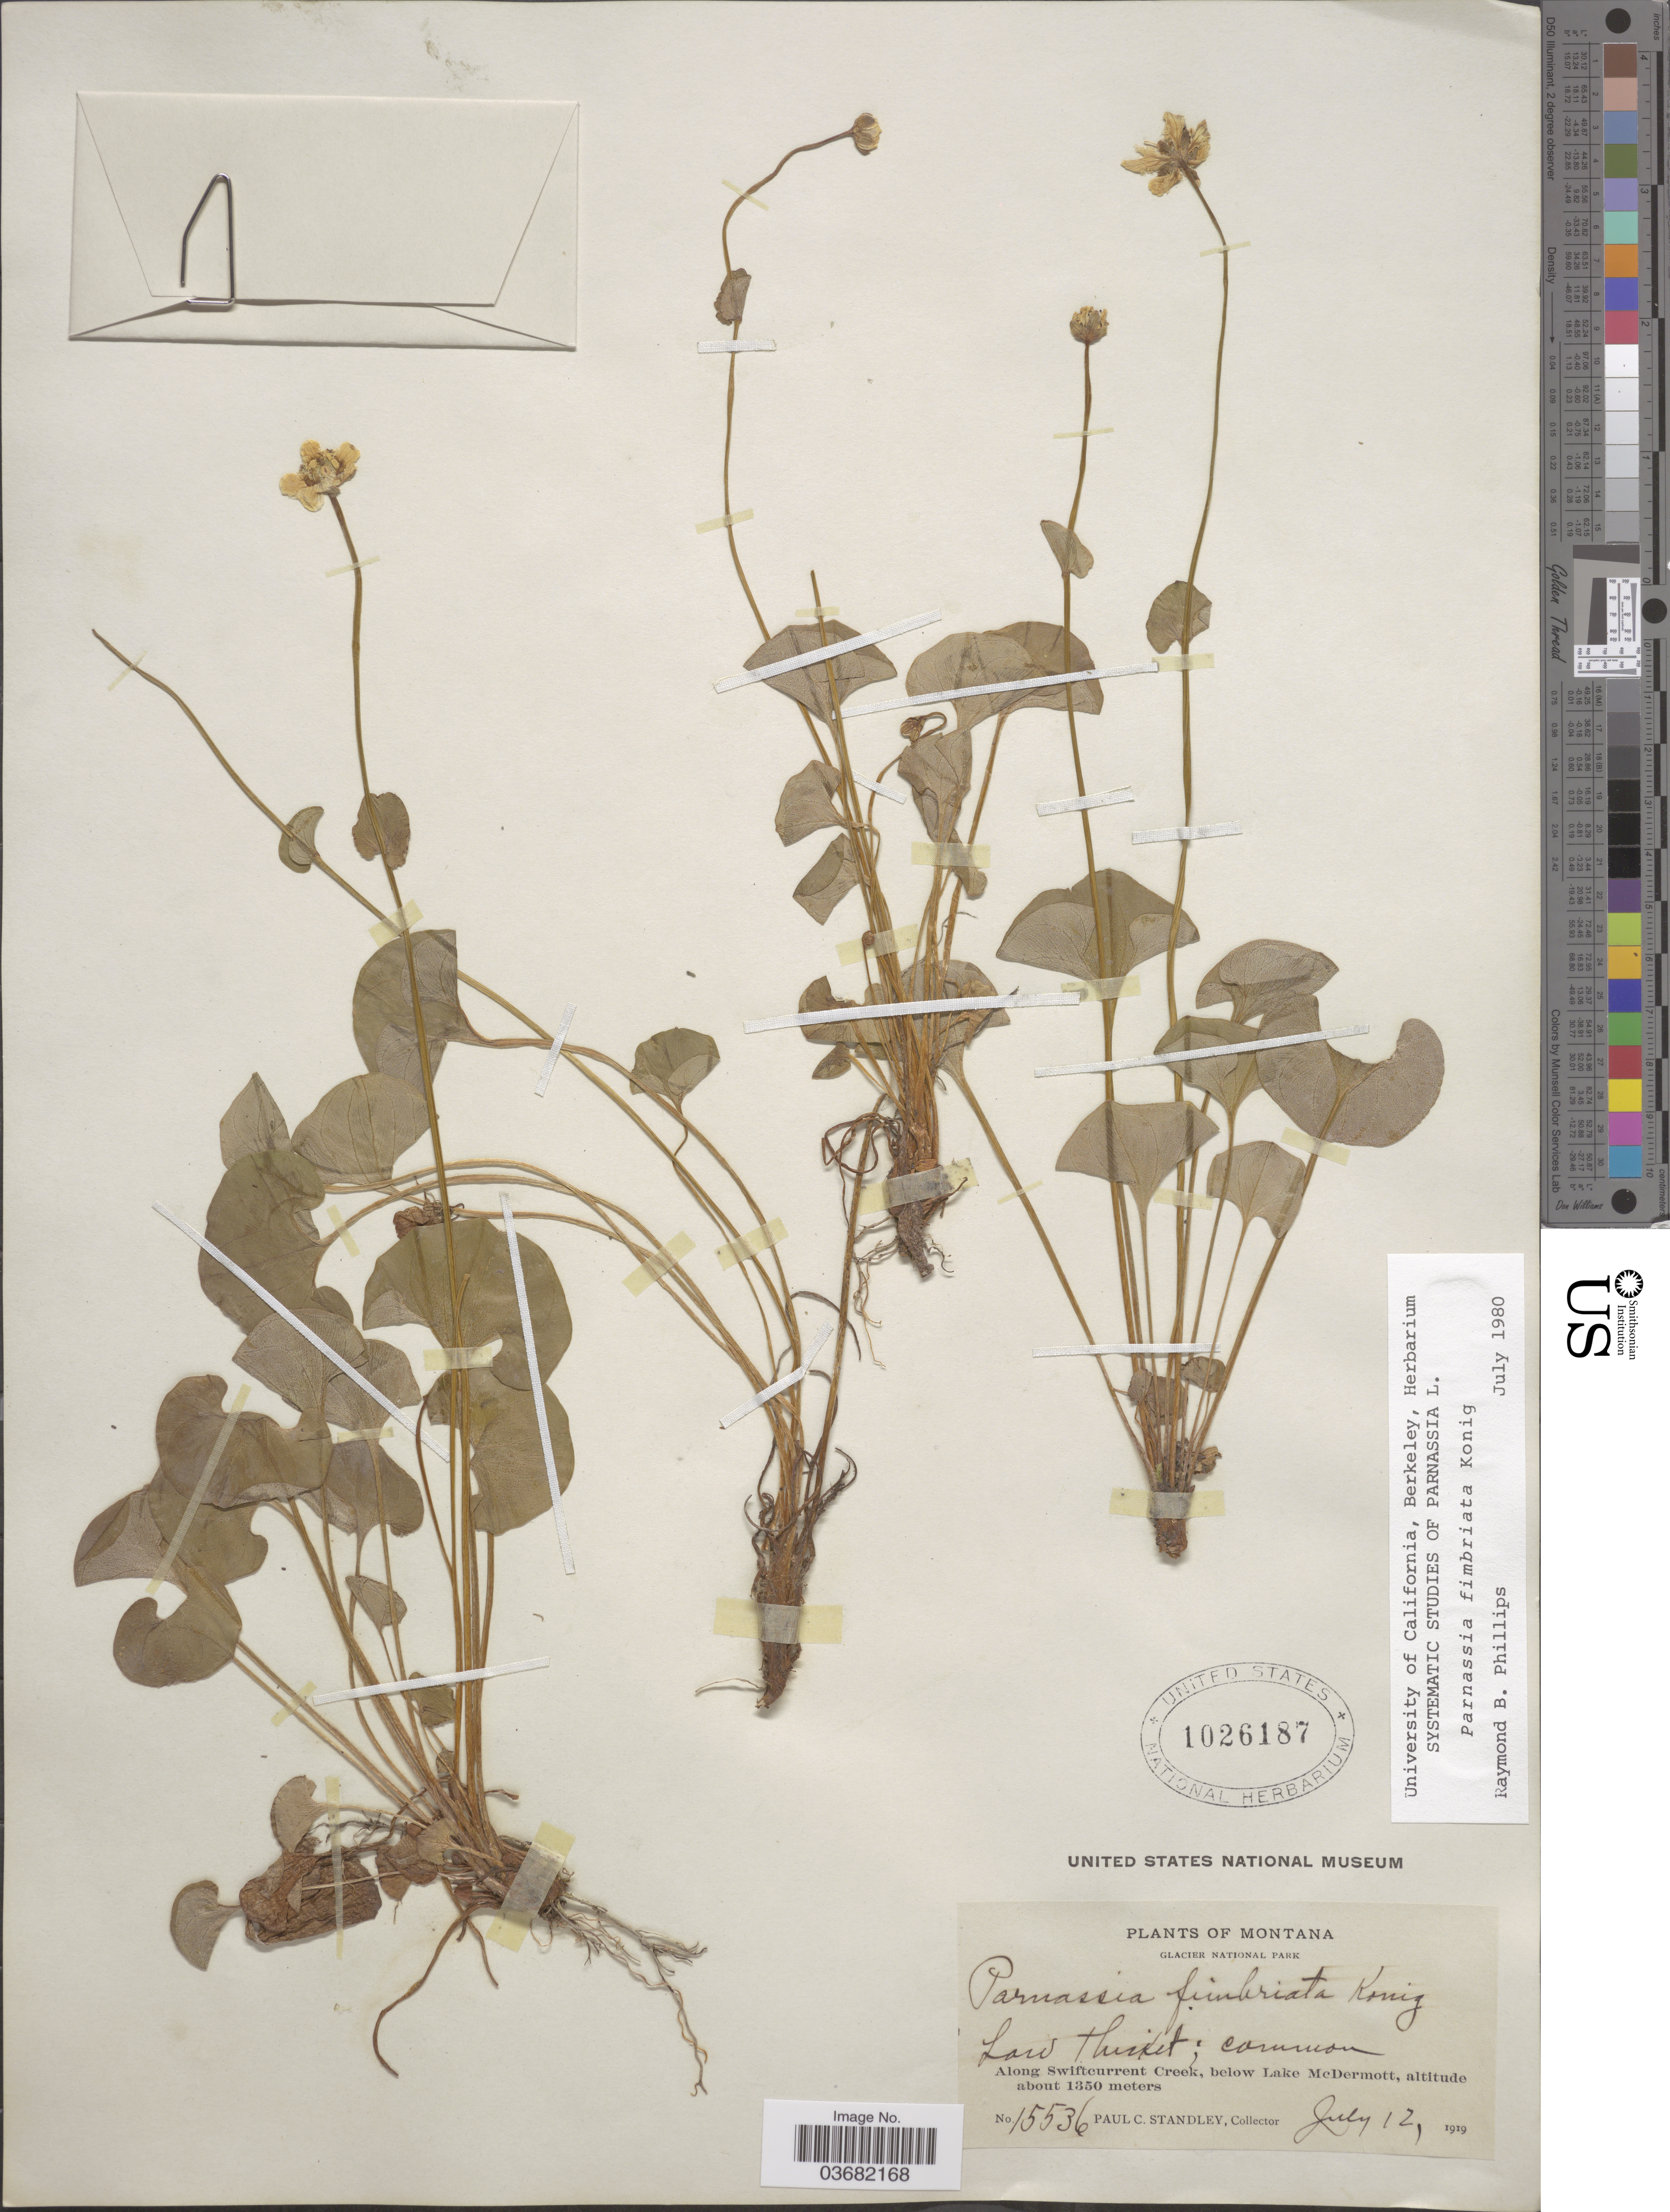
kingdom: Plantae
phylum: Tracheophyta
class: Magnoliopsida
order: Celastrales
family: Parnassiaceae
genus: Parnassia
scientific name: Parnassia fimbriata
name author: K.D. Koenig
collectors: P. C. Standley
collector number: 15536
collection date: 1919-07-12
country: United States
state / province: Montana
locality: Glacier National Park. Along Swiftcurrent Creek, below Lake McDermott.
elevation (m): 1350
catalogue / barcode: US 1026187